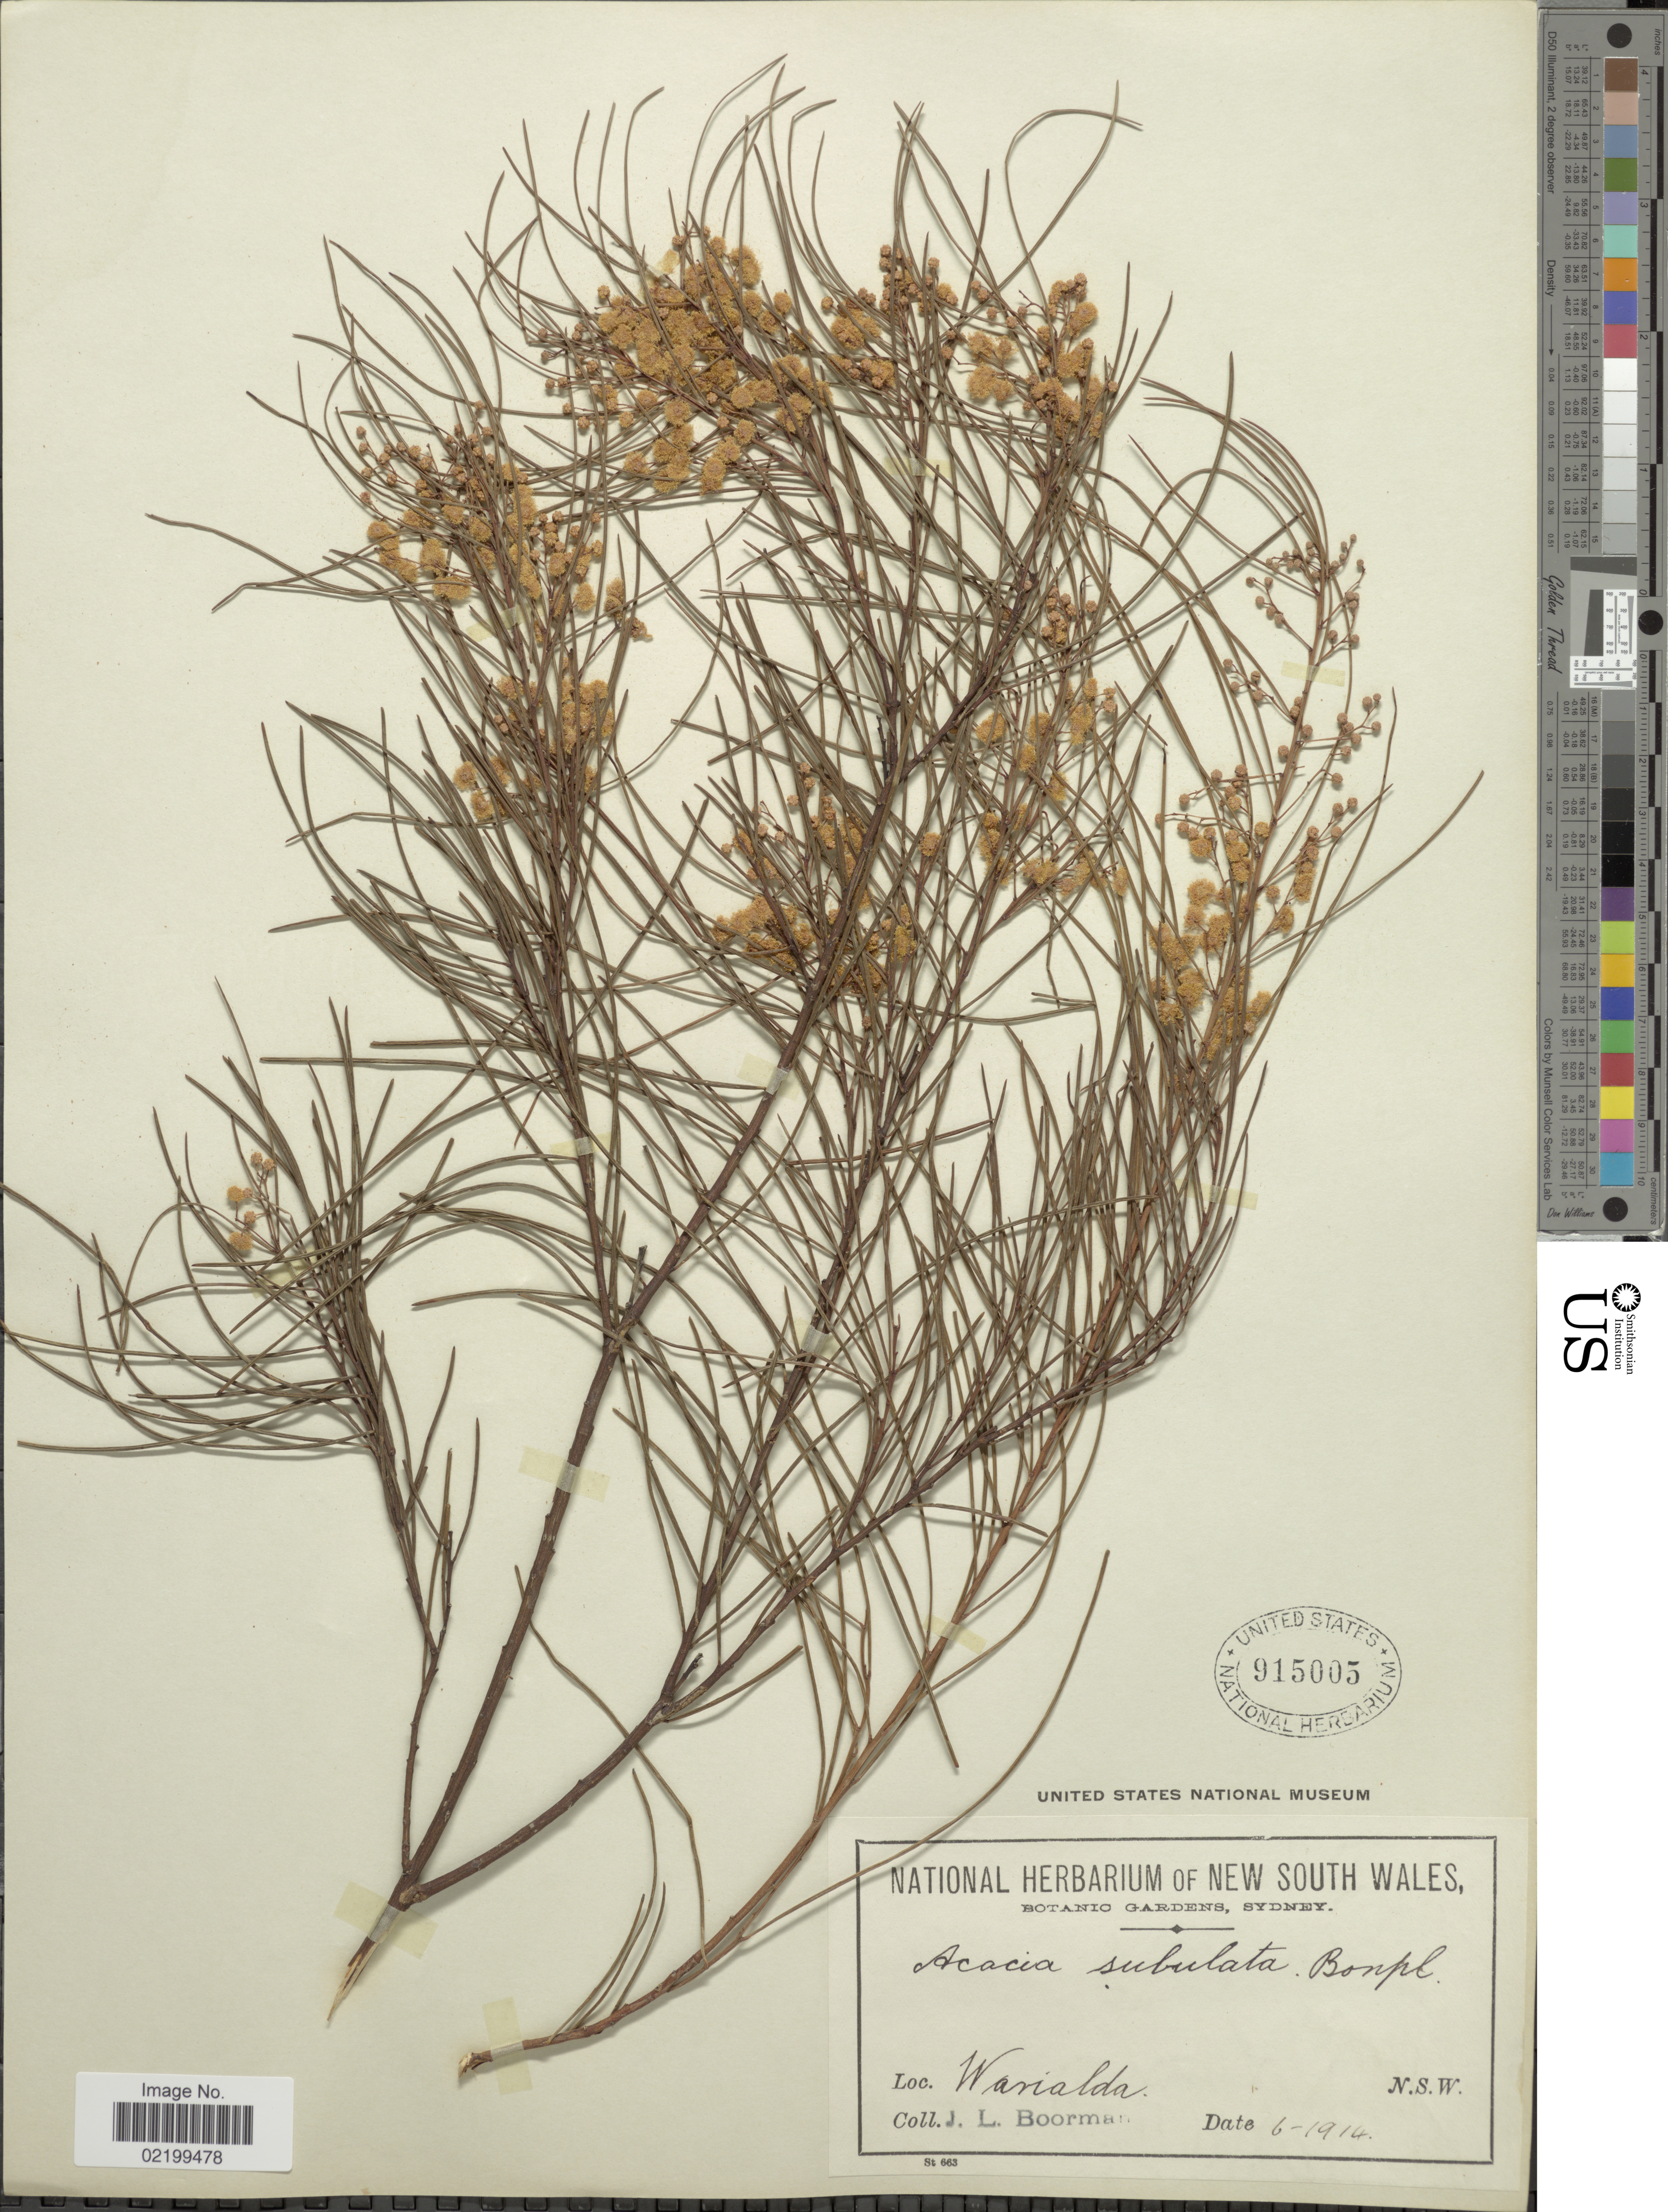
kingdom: Plantae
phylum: Tracheophyta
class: Magnoliopsida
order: Fabales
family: Fabaceae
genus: Acacia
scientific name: Acacia subulata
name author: Bonpl.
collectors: J. Boorman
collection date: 1914-06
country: Australia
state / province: New South Wales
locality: Warialda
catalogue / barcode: US 915005